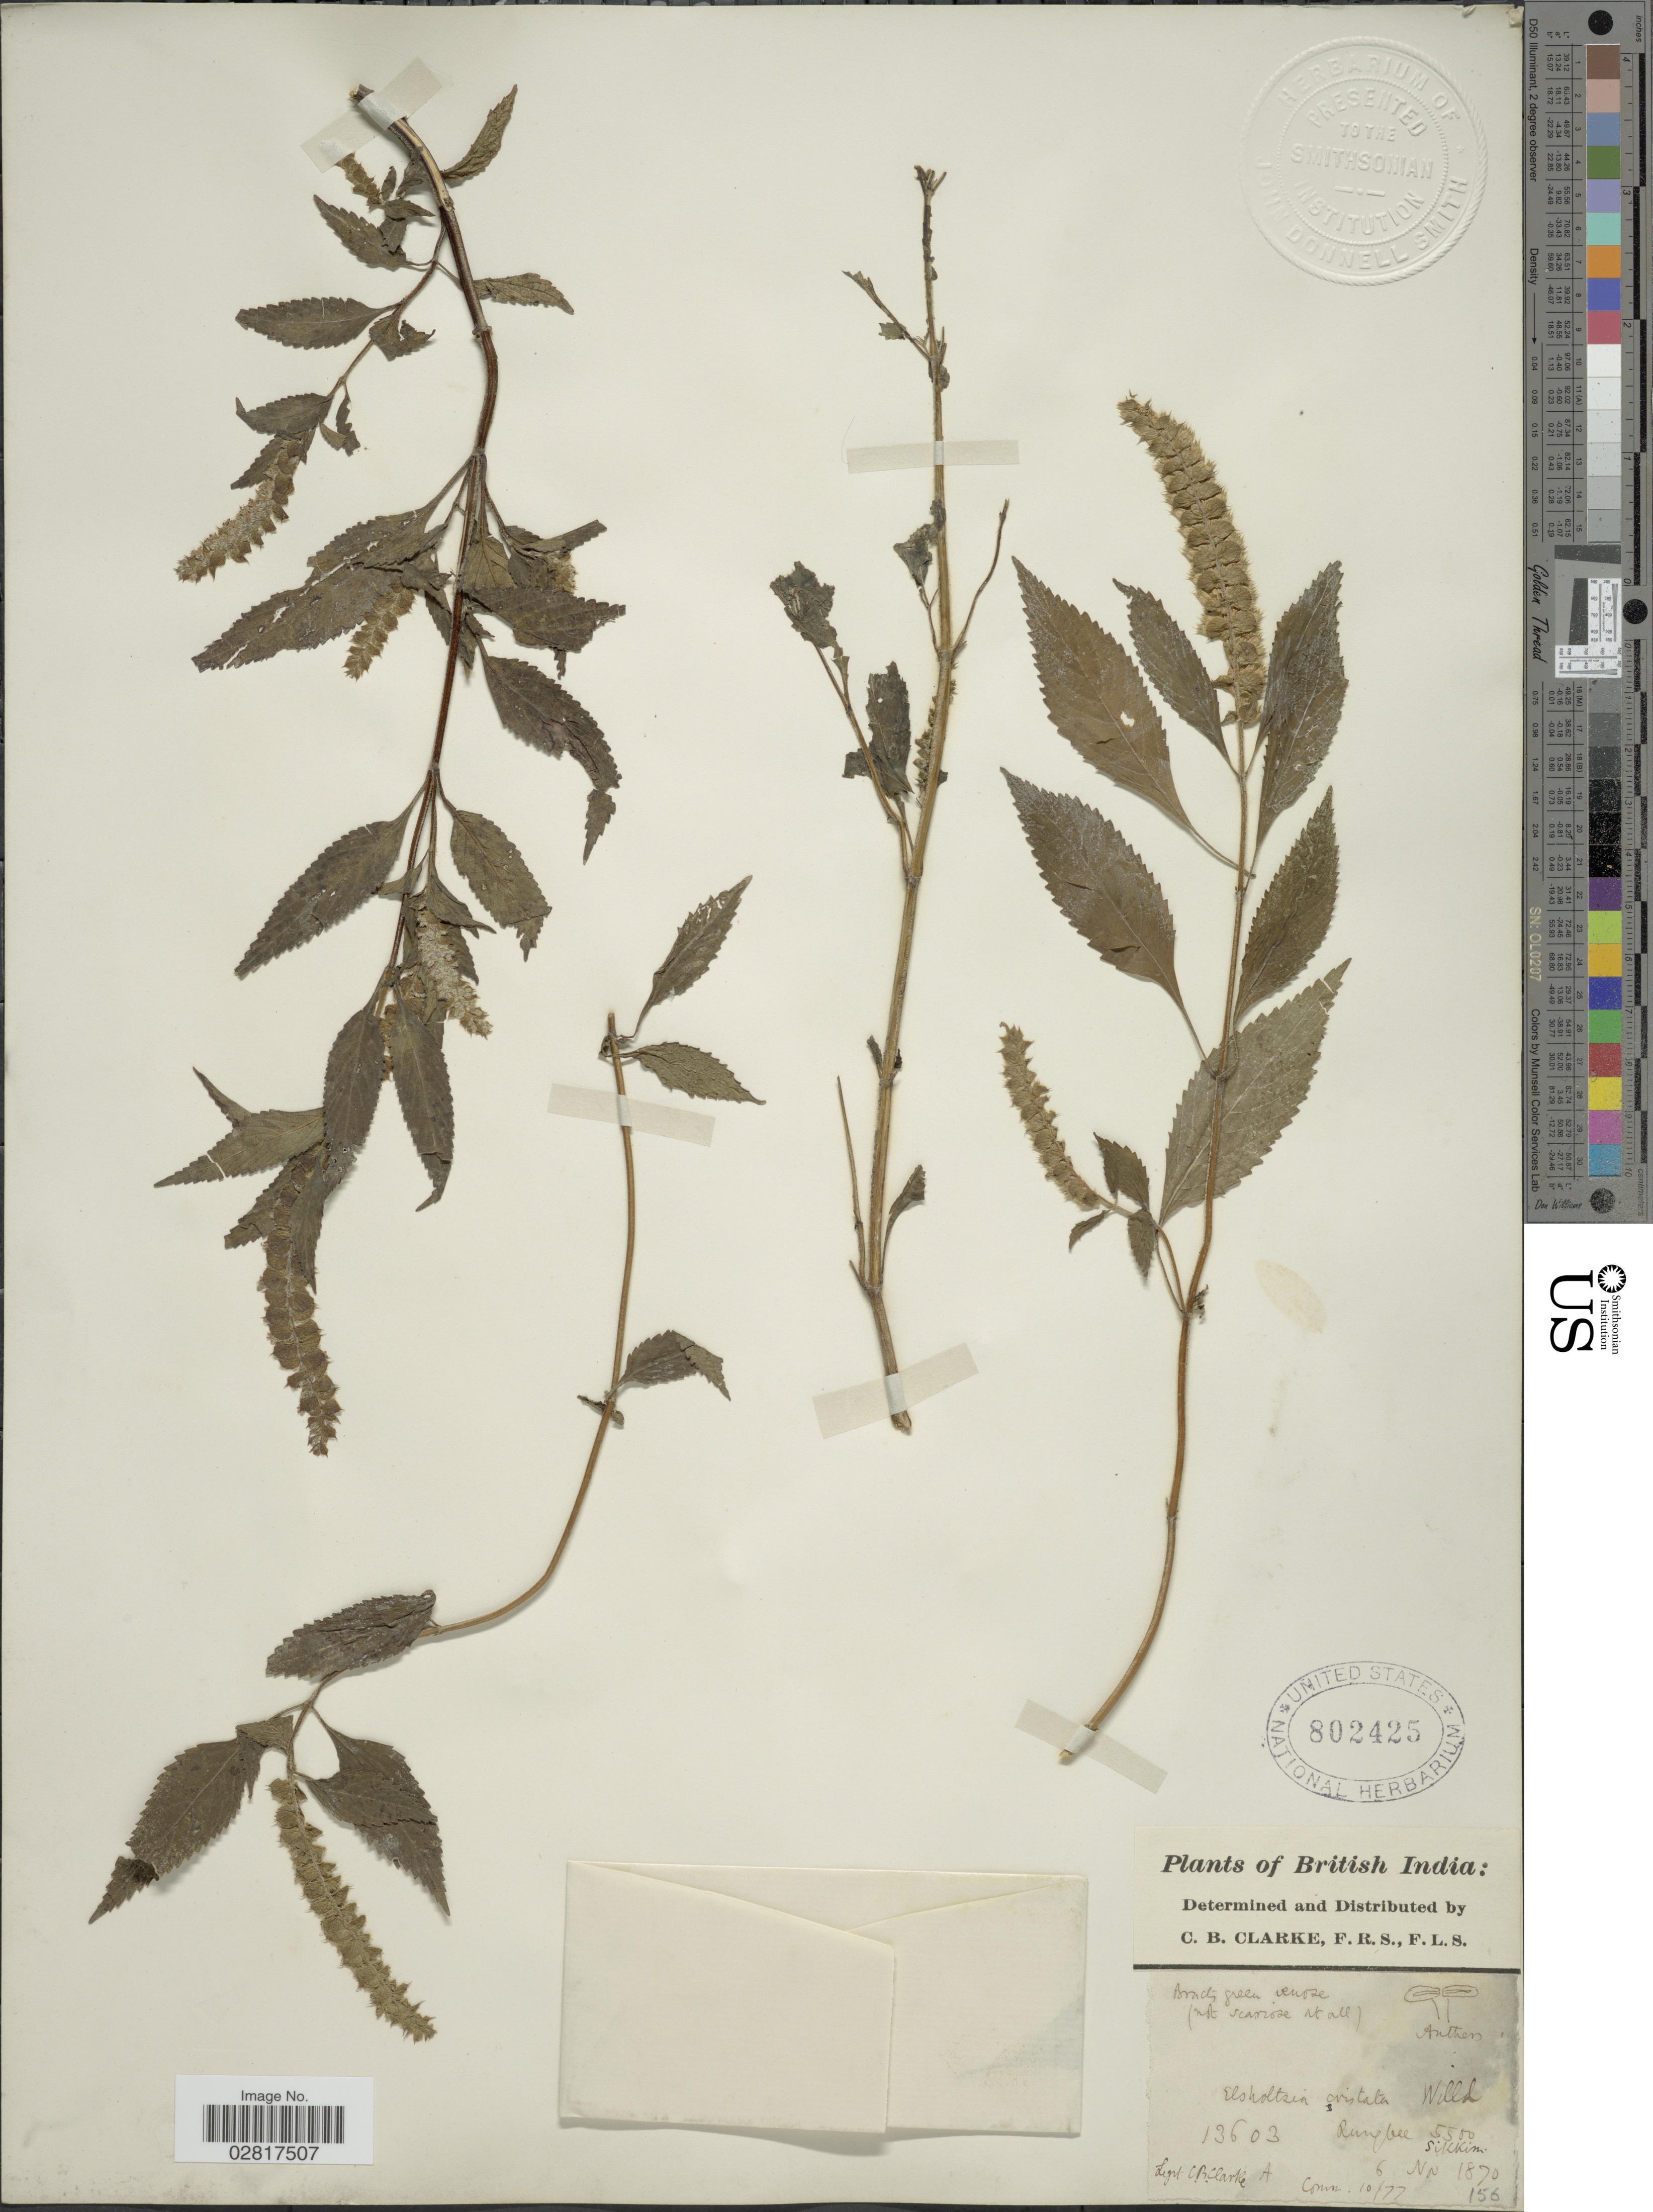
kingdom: Plantae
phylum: Tracheophyta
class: Magnoliopsida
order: Lamiales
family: Lamiaceae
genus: Elsholtzia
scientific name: Elsholtzia patrinii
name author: (Lepech.) Garcke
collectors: C. B. Clarke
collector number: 13603A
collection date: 1870-11-06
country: India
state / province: Sikkim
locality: British India: Rungbee.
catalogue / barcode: US 802425